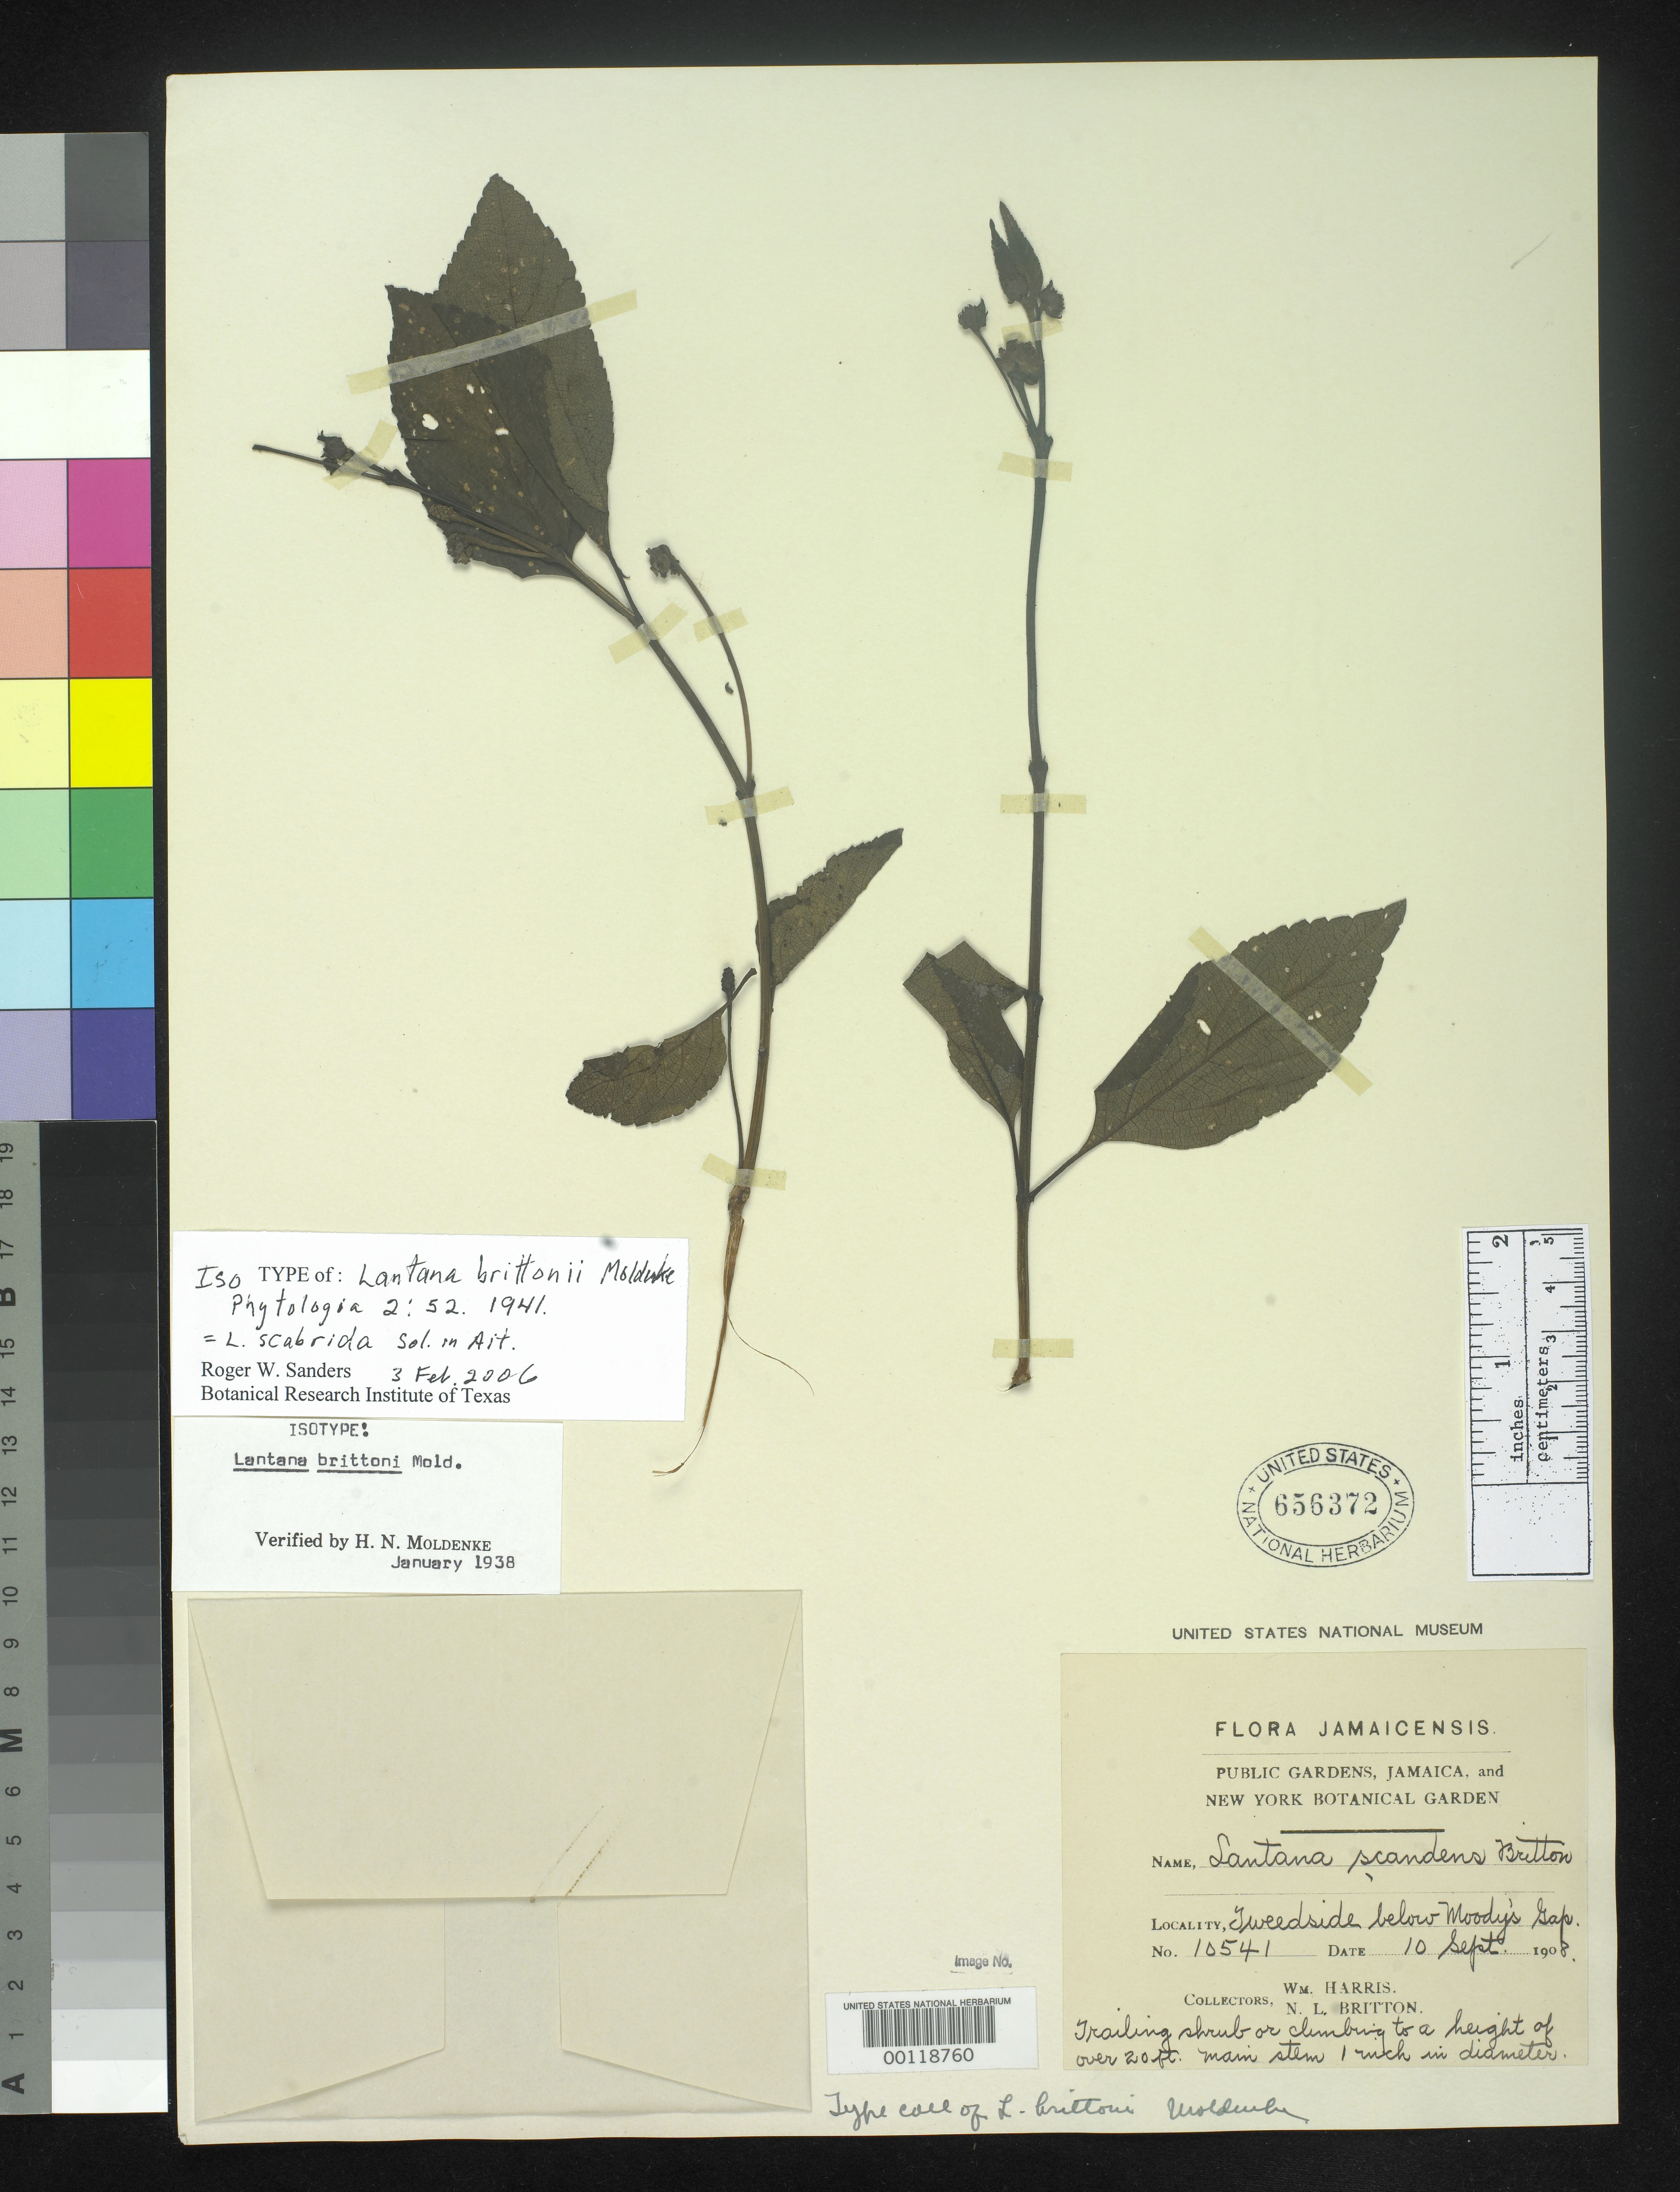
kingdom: Plantae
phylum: Tracheophyta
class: Magnoliopsida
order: Lamiales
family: Verbenaceae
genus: Lantana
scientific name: Lantana brittoni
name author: Moldenke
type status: Isotype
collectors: W. H. Harris & N. Britton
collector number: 10541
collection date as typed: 10 Sep 1908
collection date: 1908-09-10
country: Jamaica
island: Greater Antilles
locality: Tweedside, below Moody's Gap.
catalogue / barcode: US 656372